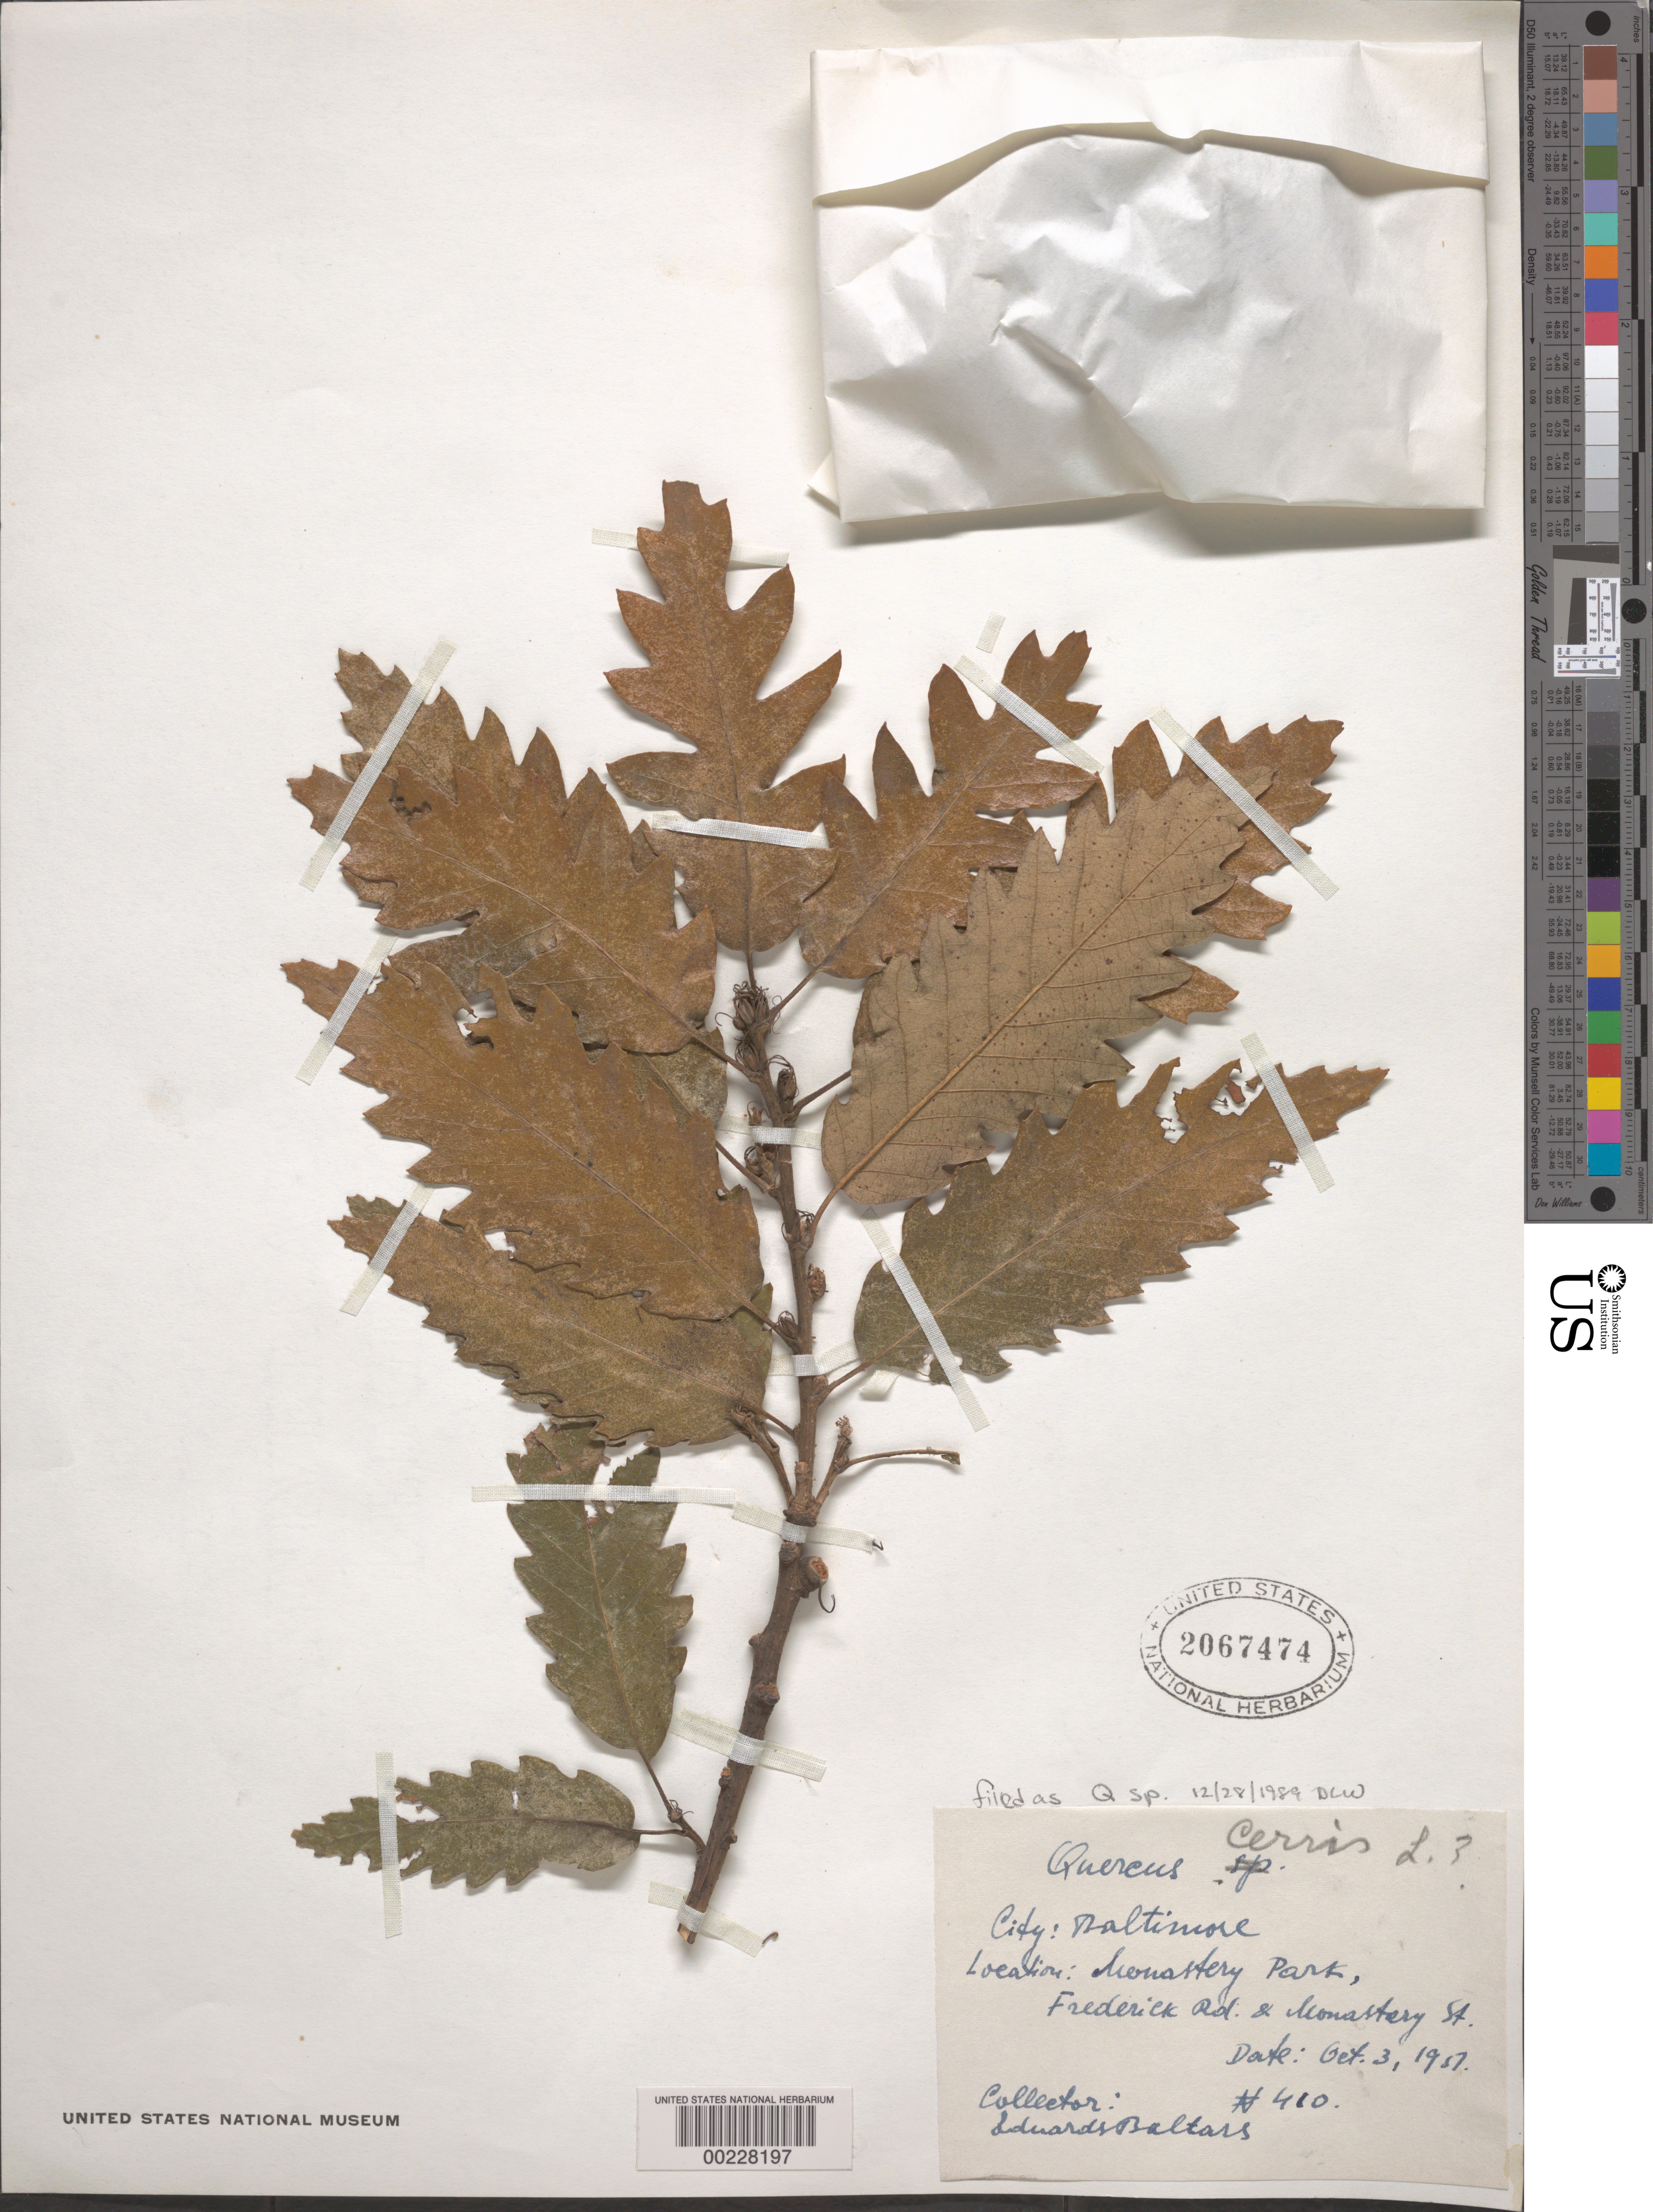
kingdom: Plantae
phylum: Tracheophyta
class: Magnoliopsida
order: Fagales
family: Fagaceae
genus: Quercus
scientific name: Quercus sp.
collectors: E. Baltars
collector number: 410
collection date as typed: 03 Oct 1951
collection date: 1951-10-03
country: United States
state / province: Maryland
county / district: City of Baltimore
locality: Baltimore, Monastery Park, Frederick Rd & Monastery St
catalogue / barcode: US 2067474